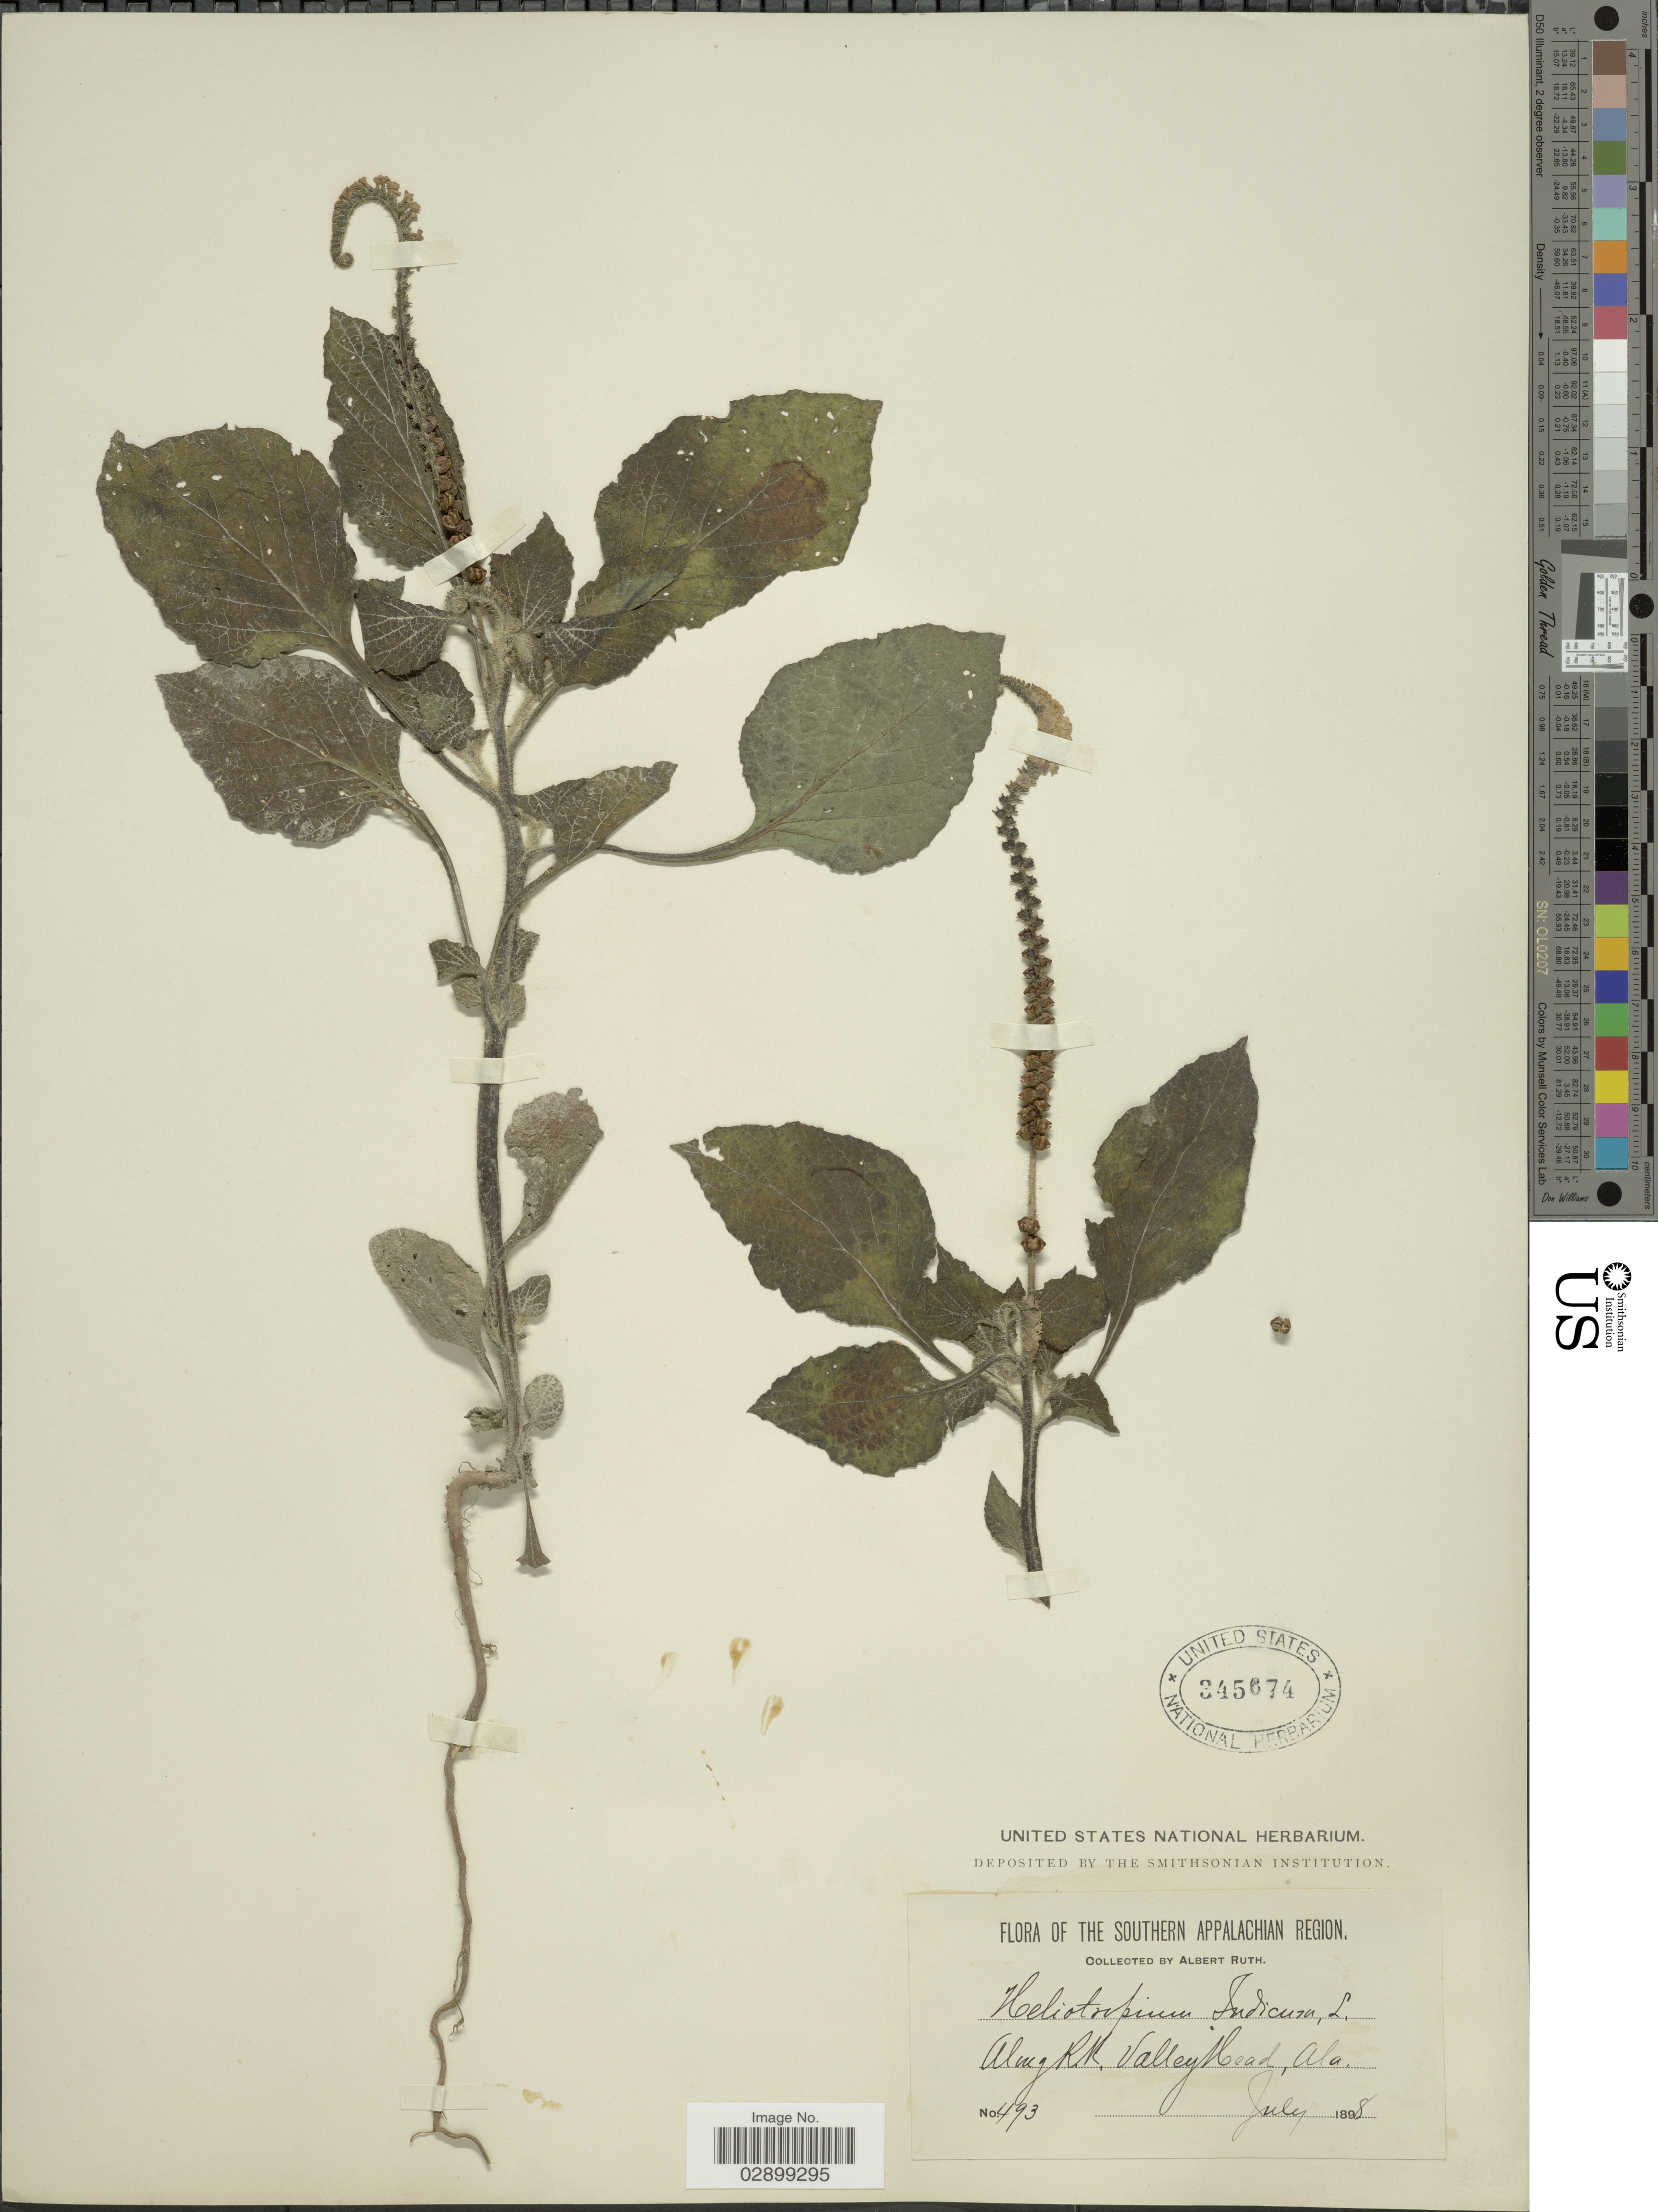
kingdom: Plantae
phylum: Tracheophyta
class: Magnoliopsida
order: Boraginales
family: Heliotropiaceae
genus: Heliotropium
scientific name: Heliotropium indicum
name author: L.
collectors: A. Ruth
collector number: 493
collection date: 1898-07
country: United States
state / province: Alabama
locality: Southern Appalachan Region. Along RR. Valley Head, Ala.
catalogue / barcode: US 345674